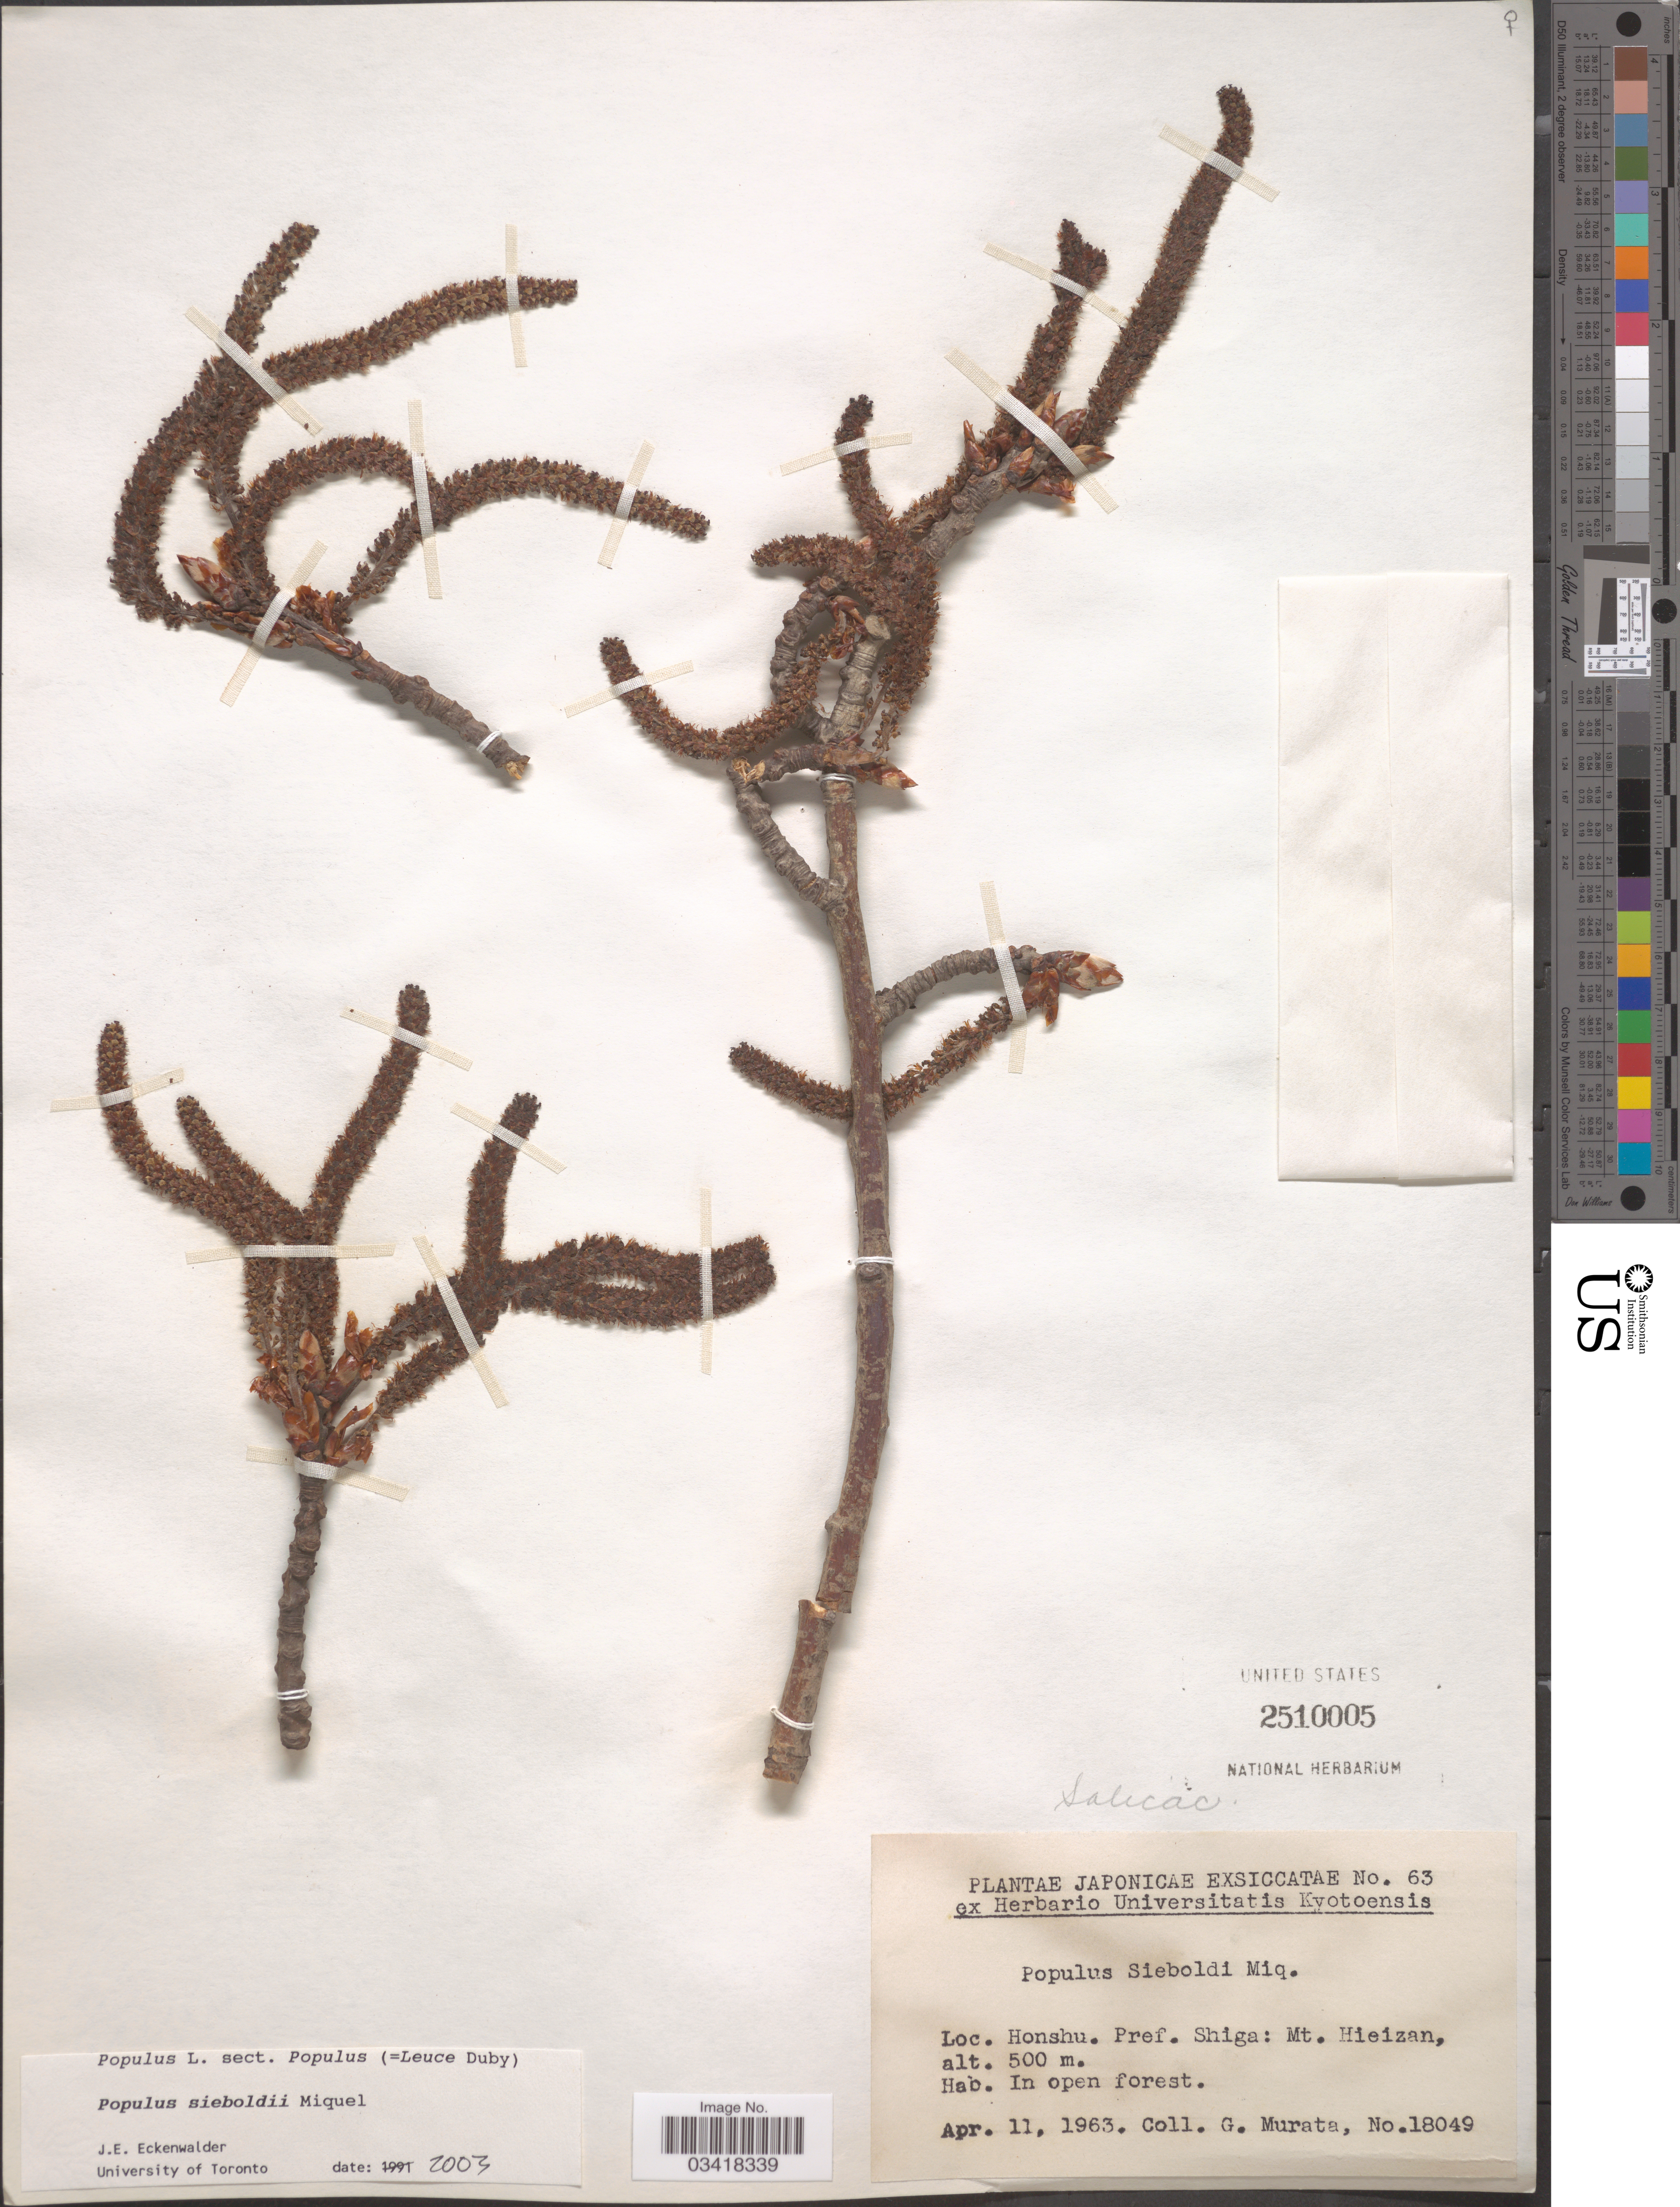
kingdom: Plantae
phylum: Tracheophyta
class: Magnoliopsida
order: Malpighiales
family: Salicaceae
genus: Populus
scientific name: Populus sieboldii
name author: Miq.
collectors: G. Murata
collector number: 18049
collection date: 1963-04-11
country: Japan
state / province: Siga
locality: Honshu. Pref. Shiga: Mt. Hieizan.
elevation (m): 500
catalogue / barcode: US 2510005